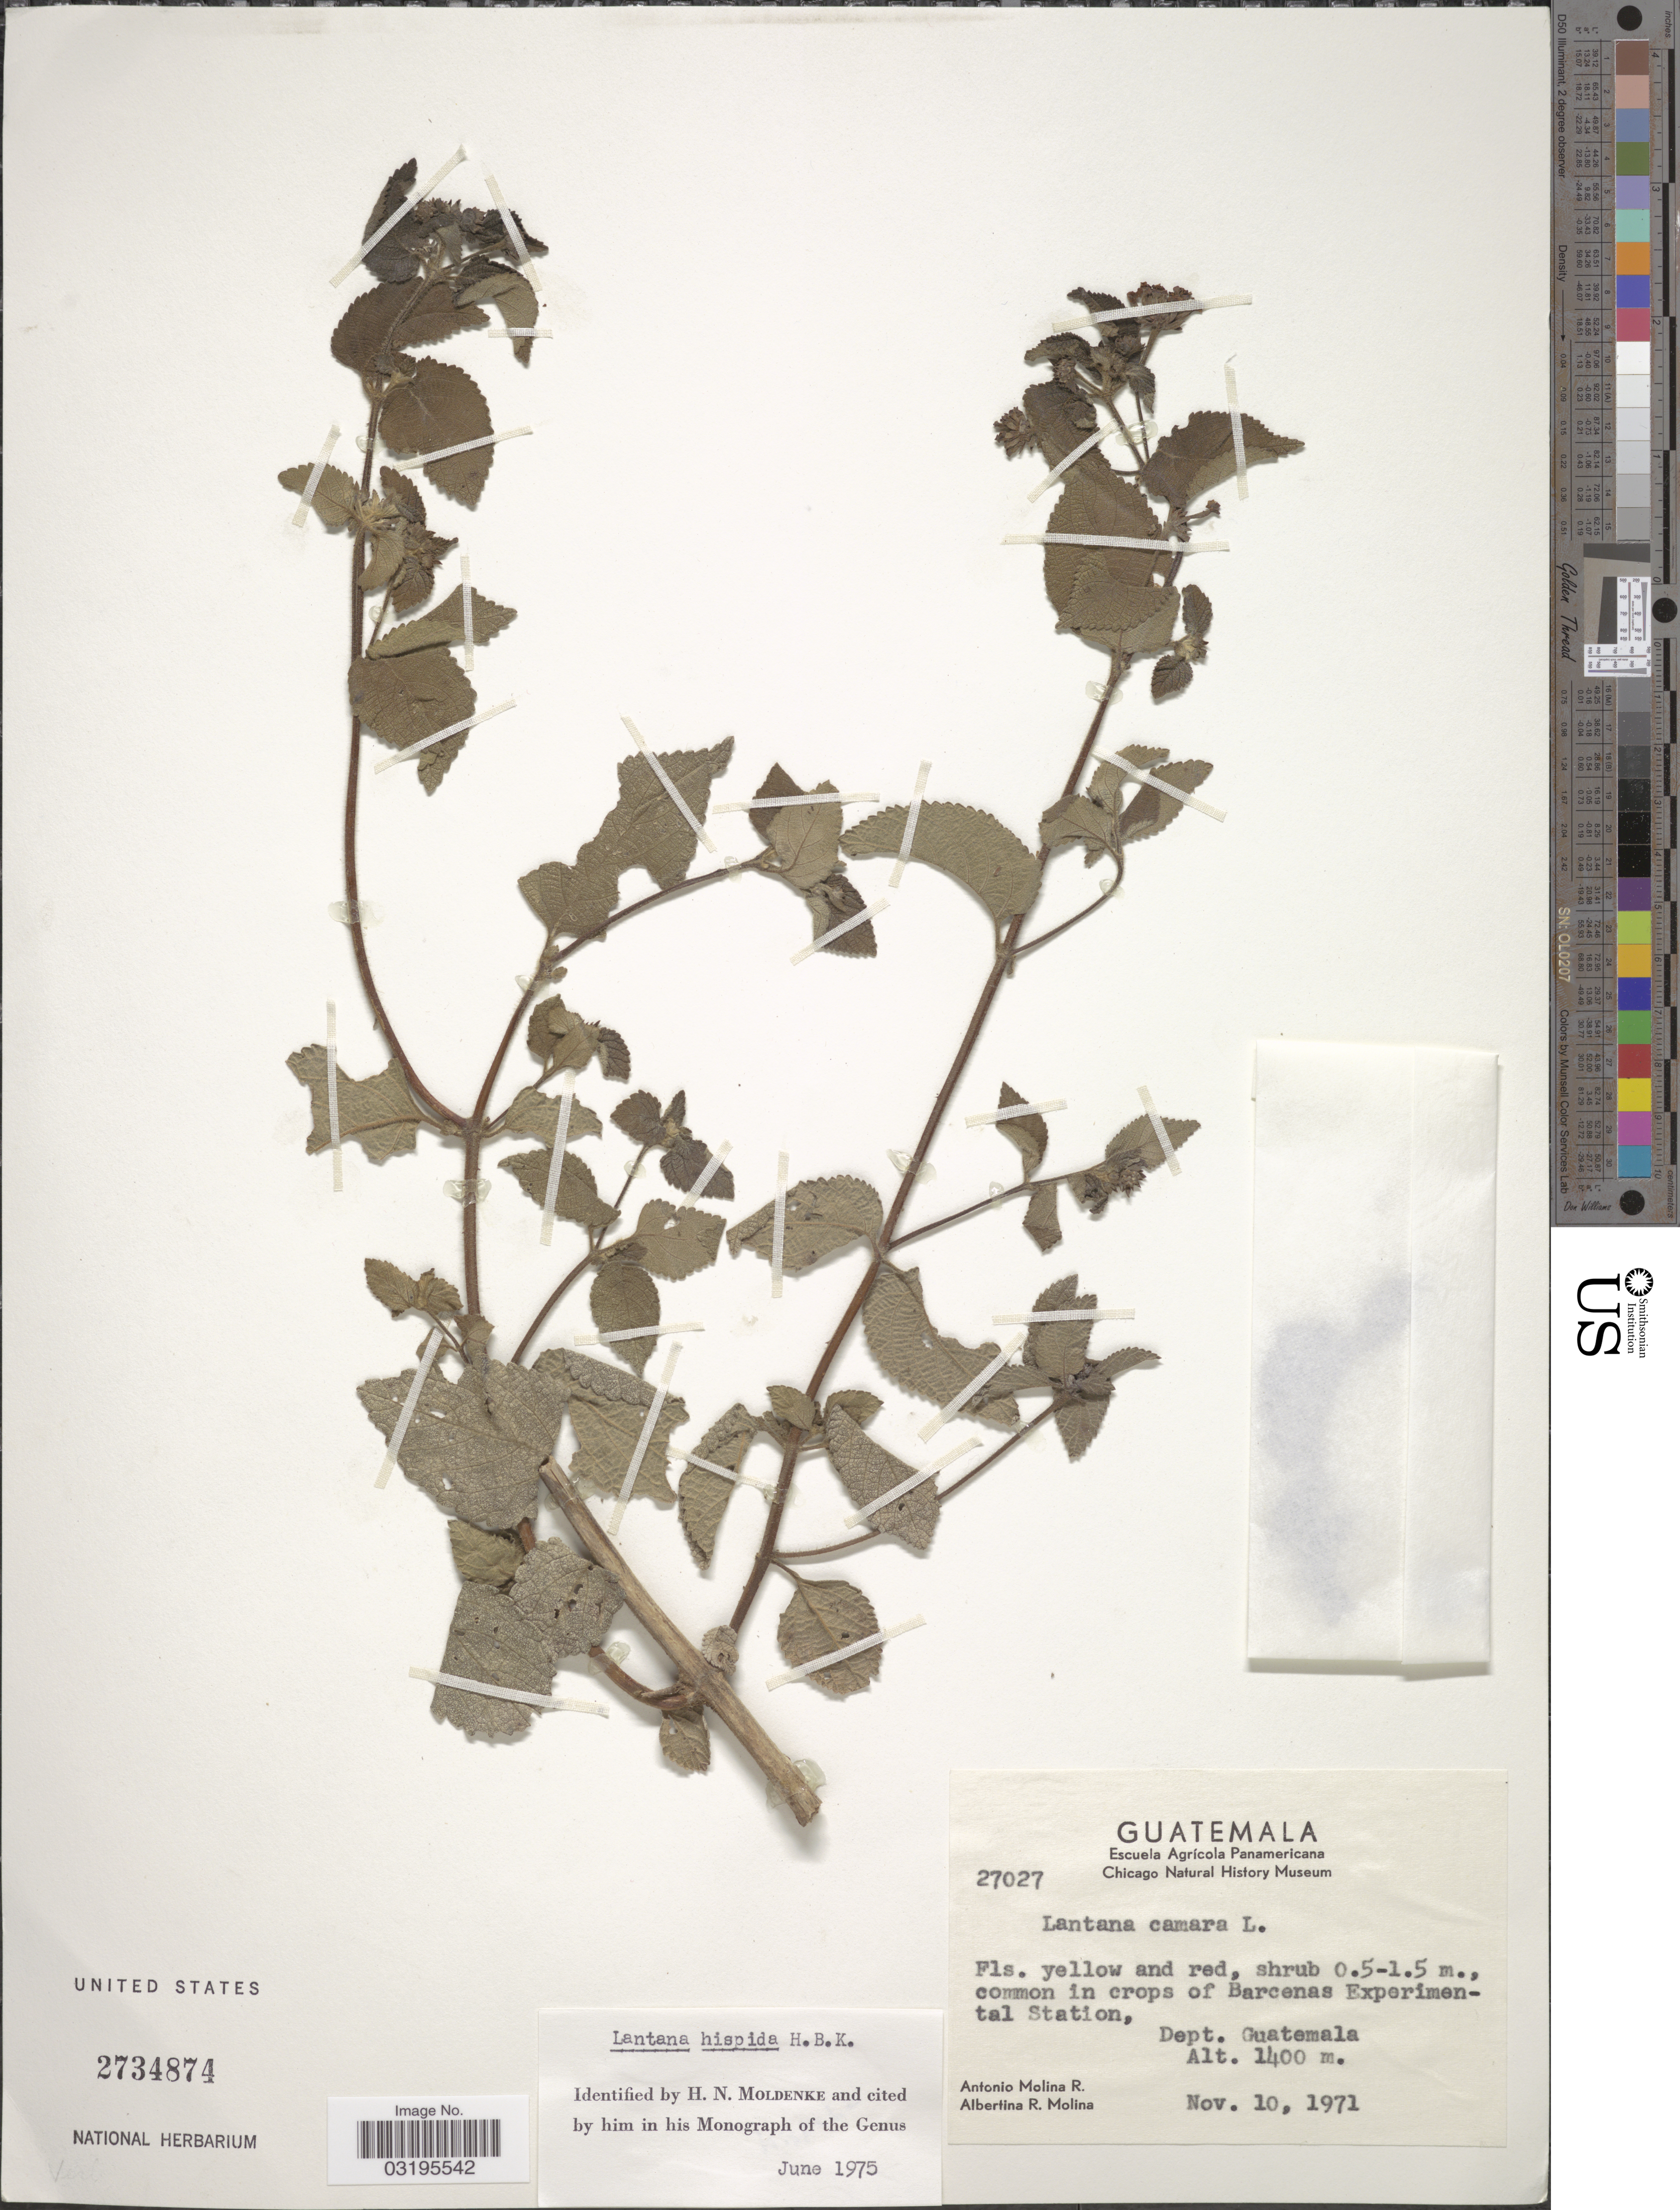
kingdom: Plantae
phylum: Tracheophyta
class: Magnoliopsida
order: Lamiales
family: Verbenaceae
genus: Lantana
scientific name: Lantana hispida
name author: Kunth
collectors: A. Molina R. & A. R. Molina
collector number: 27027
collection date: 1971-11-10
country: Guatemala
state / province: Guatemala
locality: Common in crops of Barcenas Experimental Station, Dept. Guatemala.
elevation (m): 1400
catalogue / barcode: US 2734874